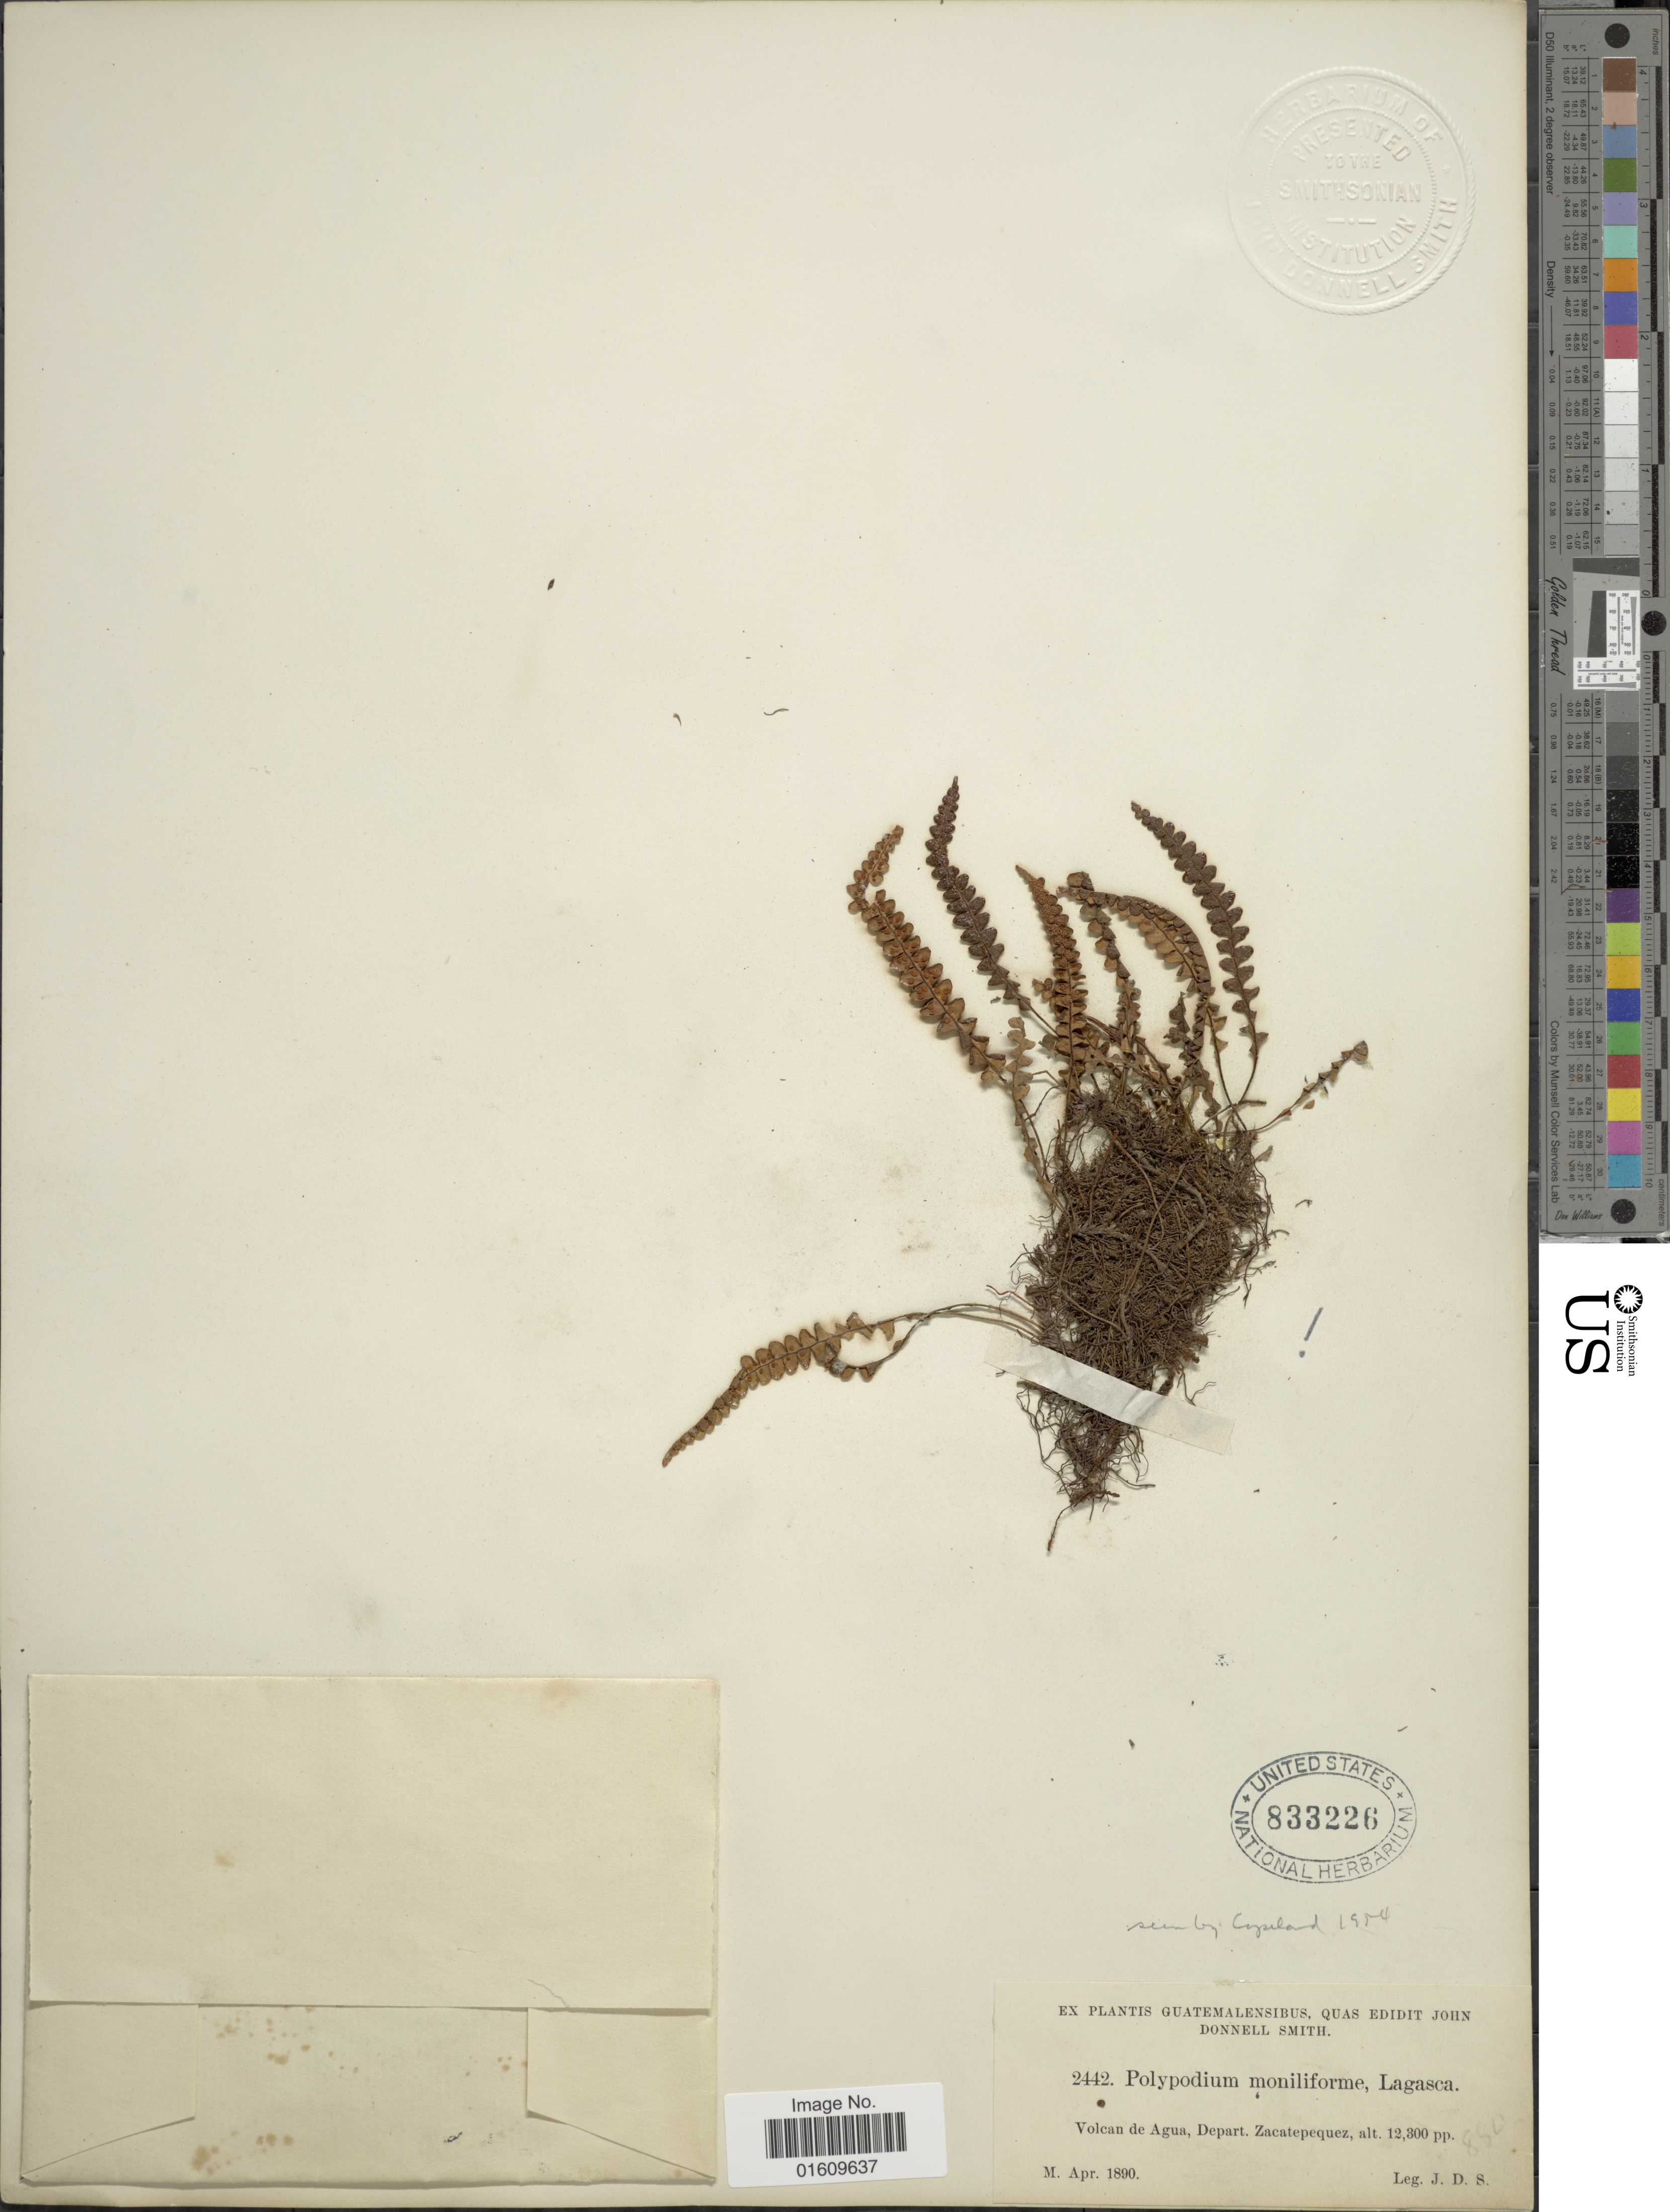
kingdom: Plantae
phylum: Tracheophyta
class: Polypodiopsida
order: Polypodiales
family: Polypodiaceae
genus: Melpomene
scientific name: Melpomene moniliformis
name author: (Lag. ex Sw.) A.R. Sm. & R.C. Moran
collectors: J. Donnell Smith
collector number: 2442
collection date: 1890-04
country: Guatemala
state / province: Sacatepéquez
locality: Volcan de Agua, Depart. Zacatepequez.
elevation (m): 3749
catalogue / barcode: US 833226